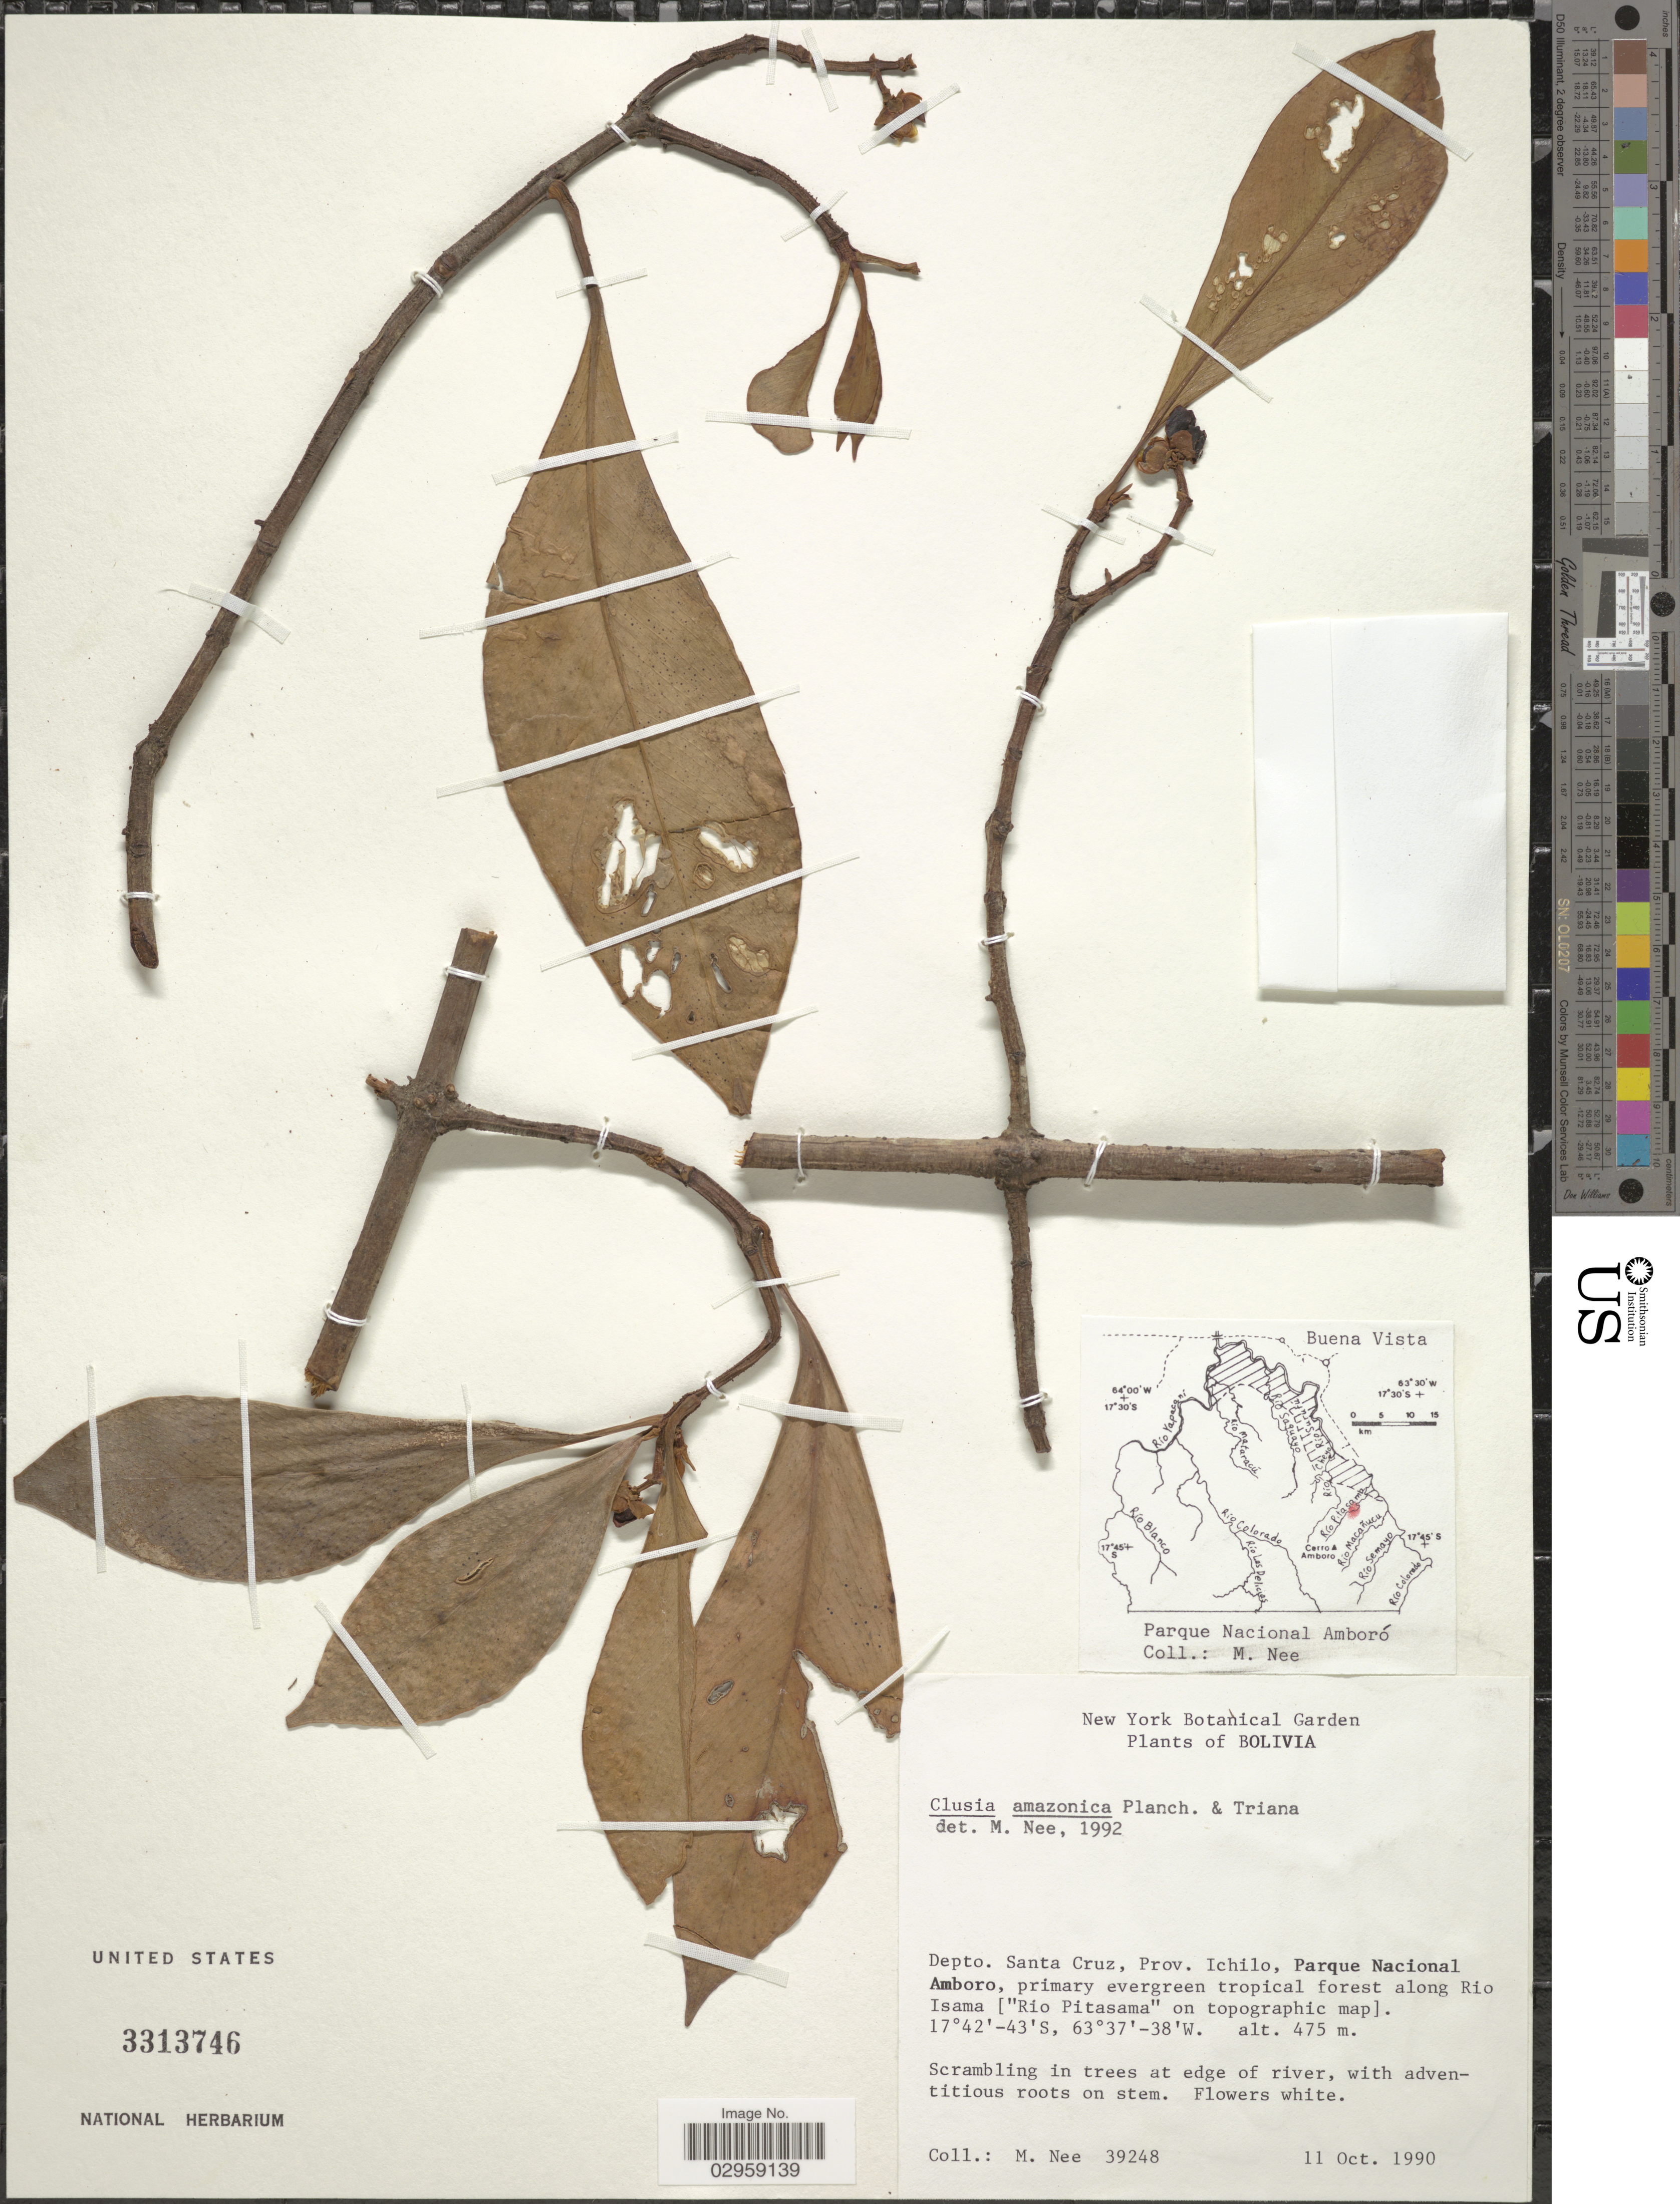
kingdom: Plantae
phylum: Tracheophyta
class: Magnoliopsida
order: Malpighiales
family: Clusiaceae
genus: Clusia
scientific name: Clusia amazonica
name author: Planch. & Triana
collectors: M. Nee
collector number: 39248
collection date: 1990-10-11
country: Bolivia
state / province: Santa Cruz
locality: Depto. Santa Cruz, Prov. Ichilo, Parque Nacional Amboro, primary evergreen tropical forest along Rio Isama ["Rio Pitasama" on topographic map].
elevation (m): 475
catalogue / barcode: US 3313746